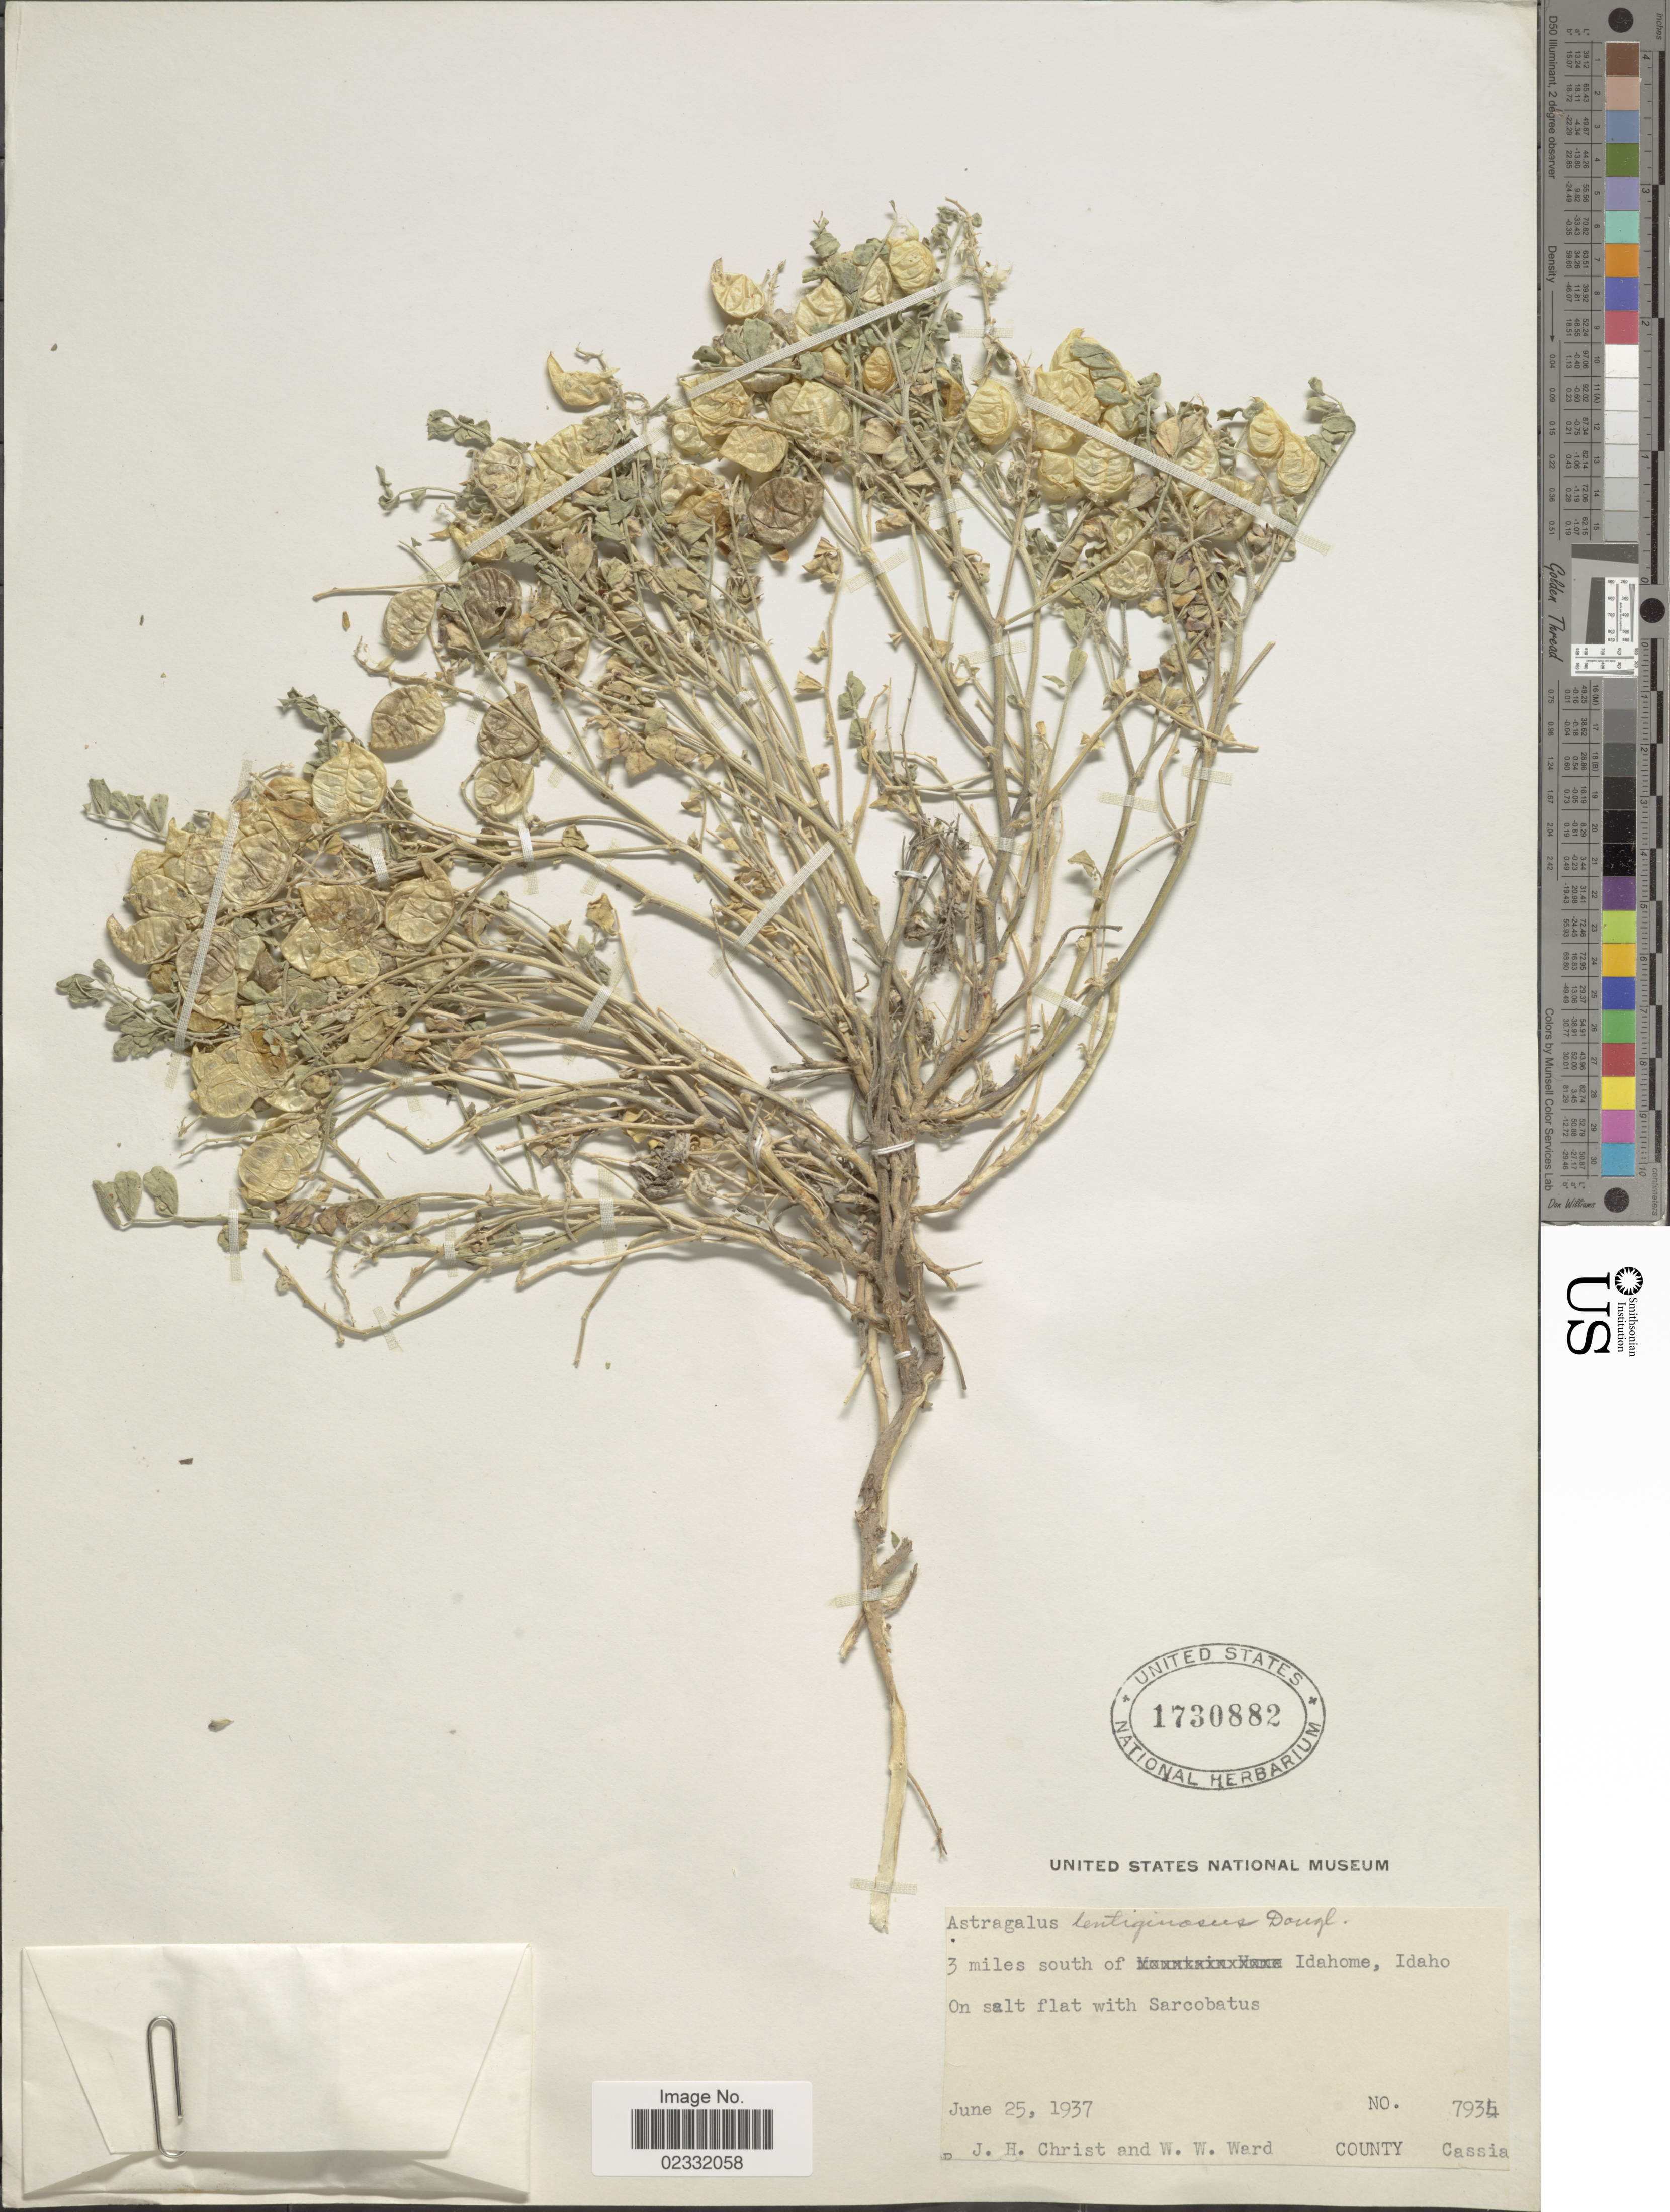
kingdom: Plantae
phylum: Tracheophyta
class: Magnoliopsida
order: Fabales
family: Fabaceae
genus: Astragalus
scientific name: Astragalus lentiginosus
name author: Douglas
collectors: J. H. Christ & W. Ward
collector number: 7934*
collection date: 1937-06-25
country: United States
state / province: Idaho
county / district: Cassia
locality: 3 miles S of Idahome.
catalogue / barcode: US 1730882